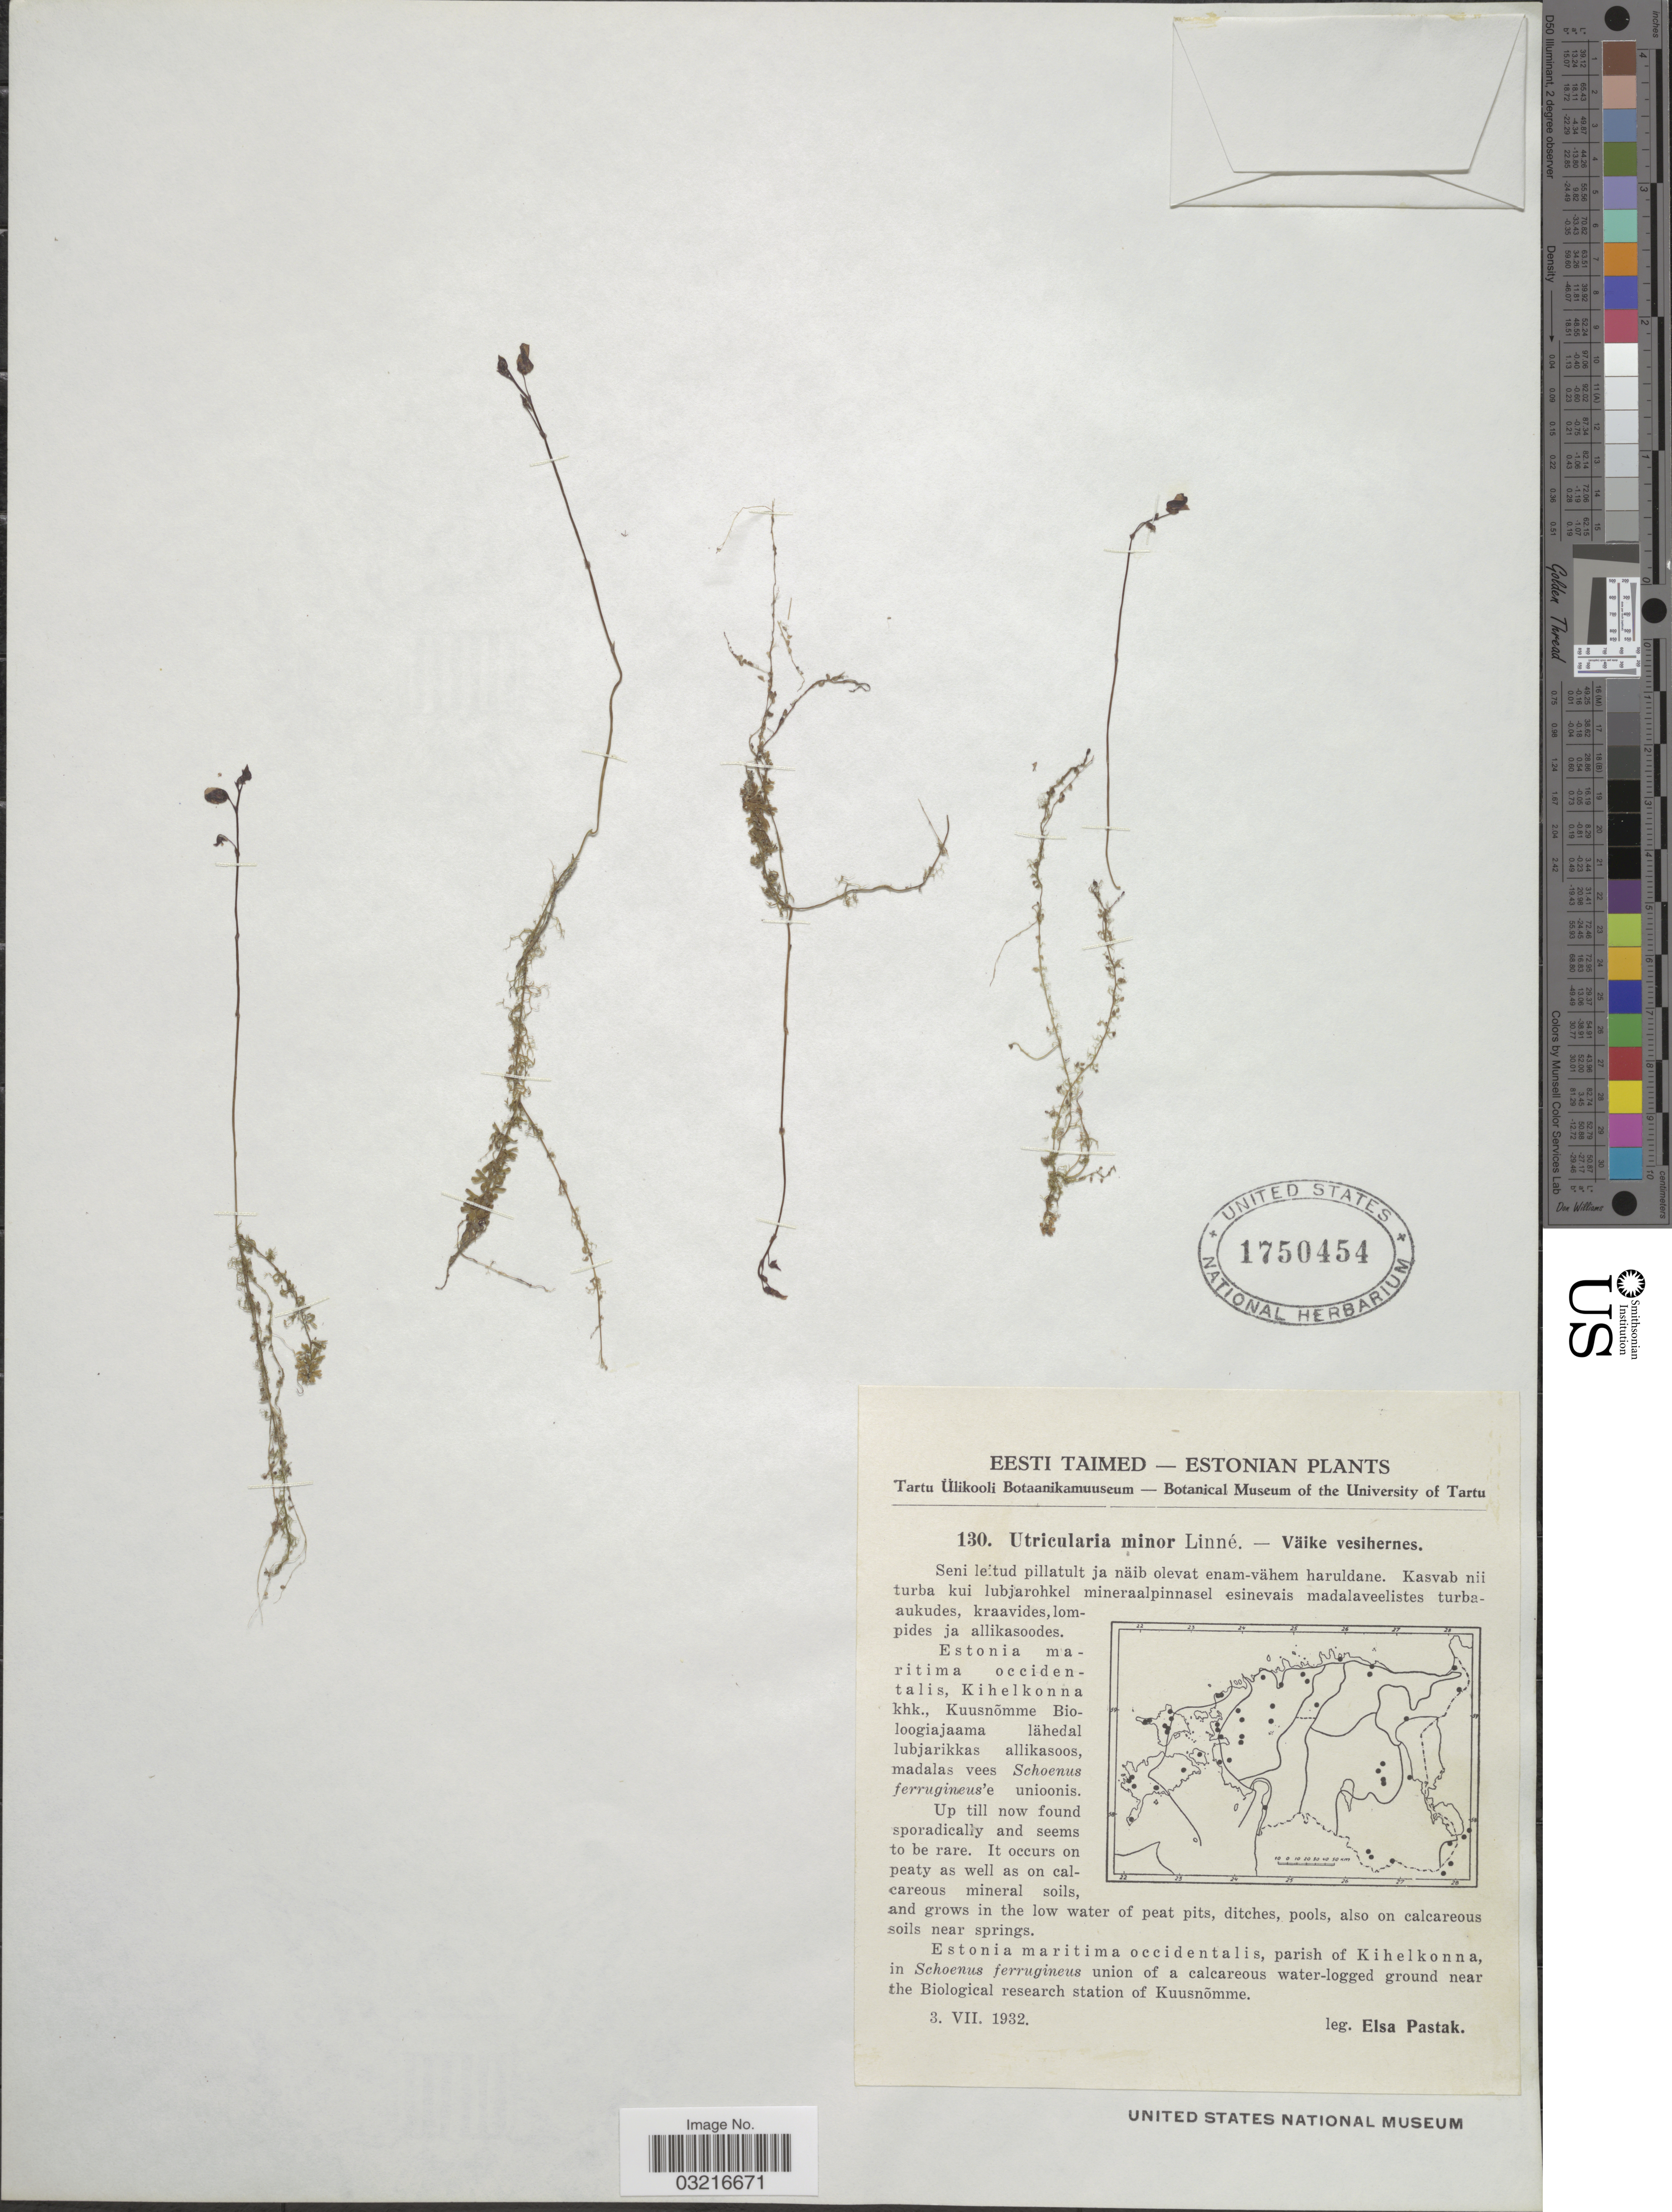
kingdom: Plantae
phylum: Tracheophyta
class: Magnoliopsida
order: Lamiales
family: Lentibulariaceae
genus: Utricularia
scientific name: Utricularia minor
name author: L.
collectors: E. Pastak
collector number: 130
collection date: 1932-07-03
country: Estonia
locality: Eesti Taimed - Estonia maritima occidentalis, parish of Kihelkonna.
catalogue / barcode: US 1750454